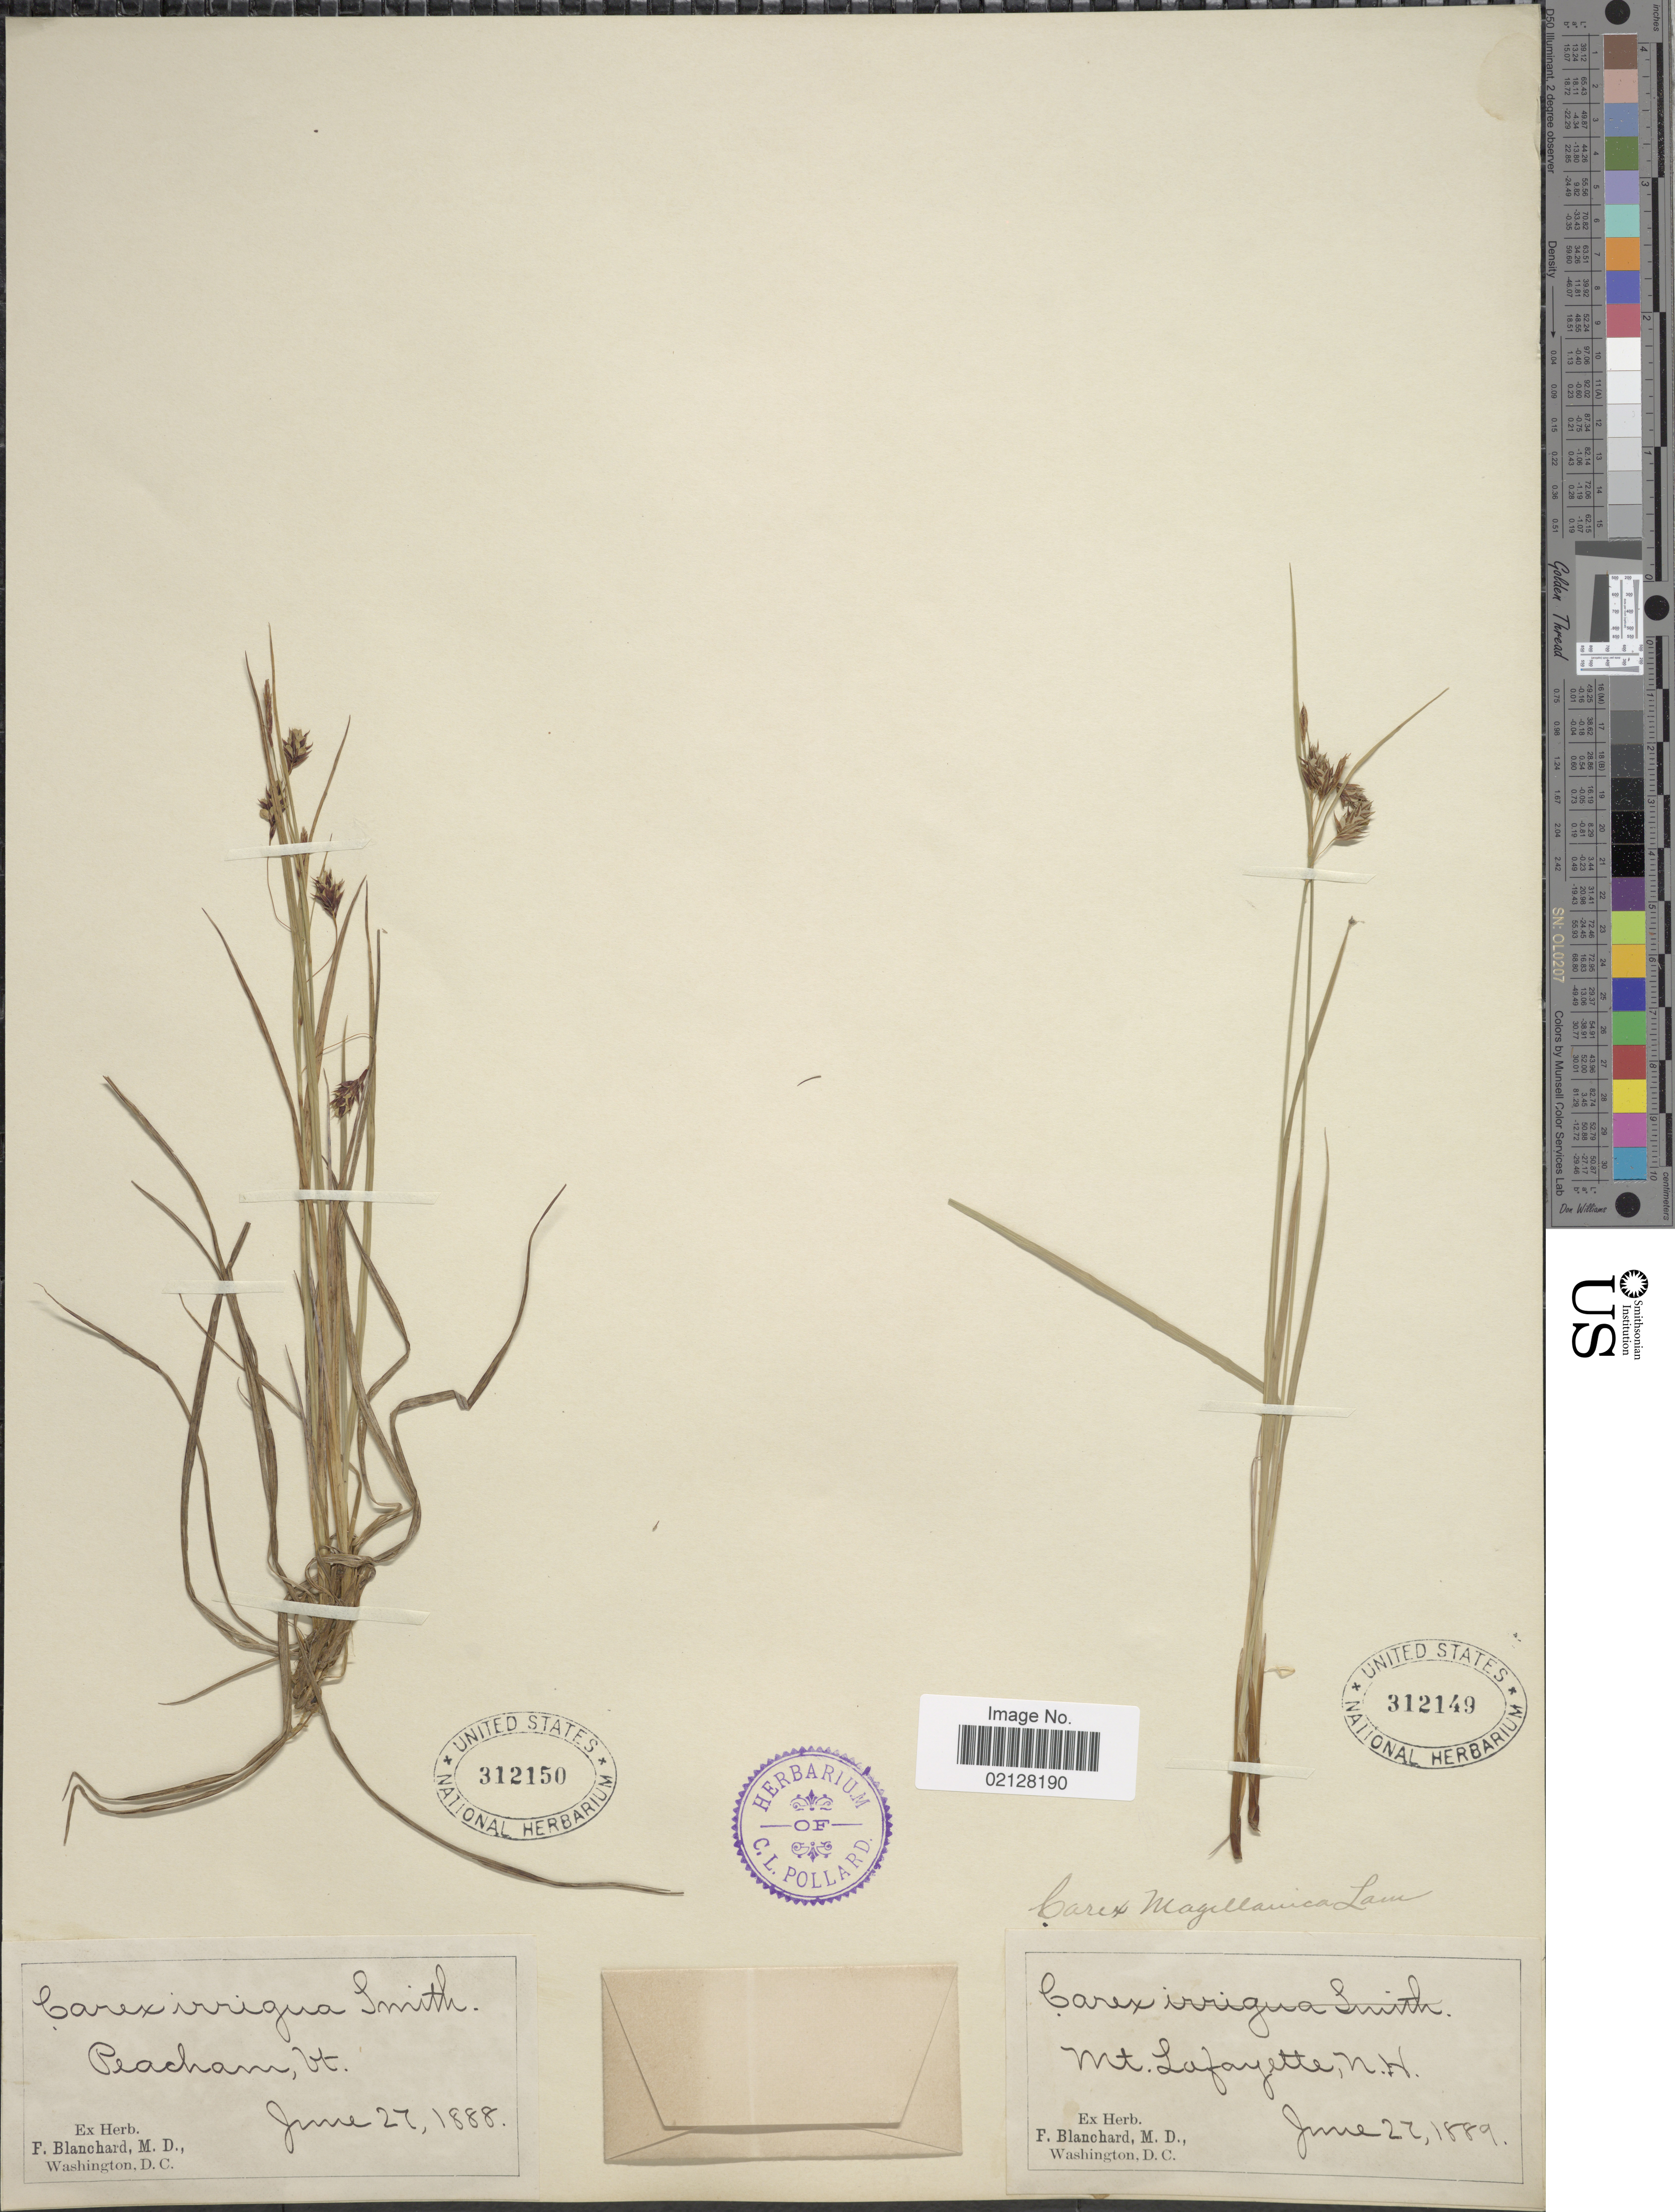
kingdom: Plantae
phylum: Tracheophyta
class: Liliopsida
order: Poales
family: Cyperaceae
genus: Carex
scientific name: Carex magellanica subsp. irrigua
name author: (Wahlenb.) Hiitonen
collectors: ex herb. F. Blanchard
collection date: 1888-06-27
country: United States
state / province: Vermont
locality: Peacham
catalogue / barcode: US 312150